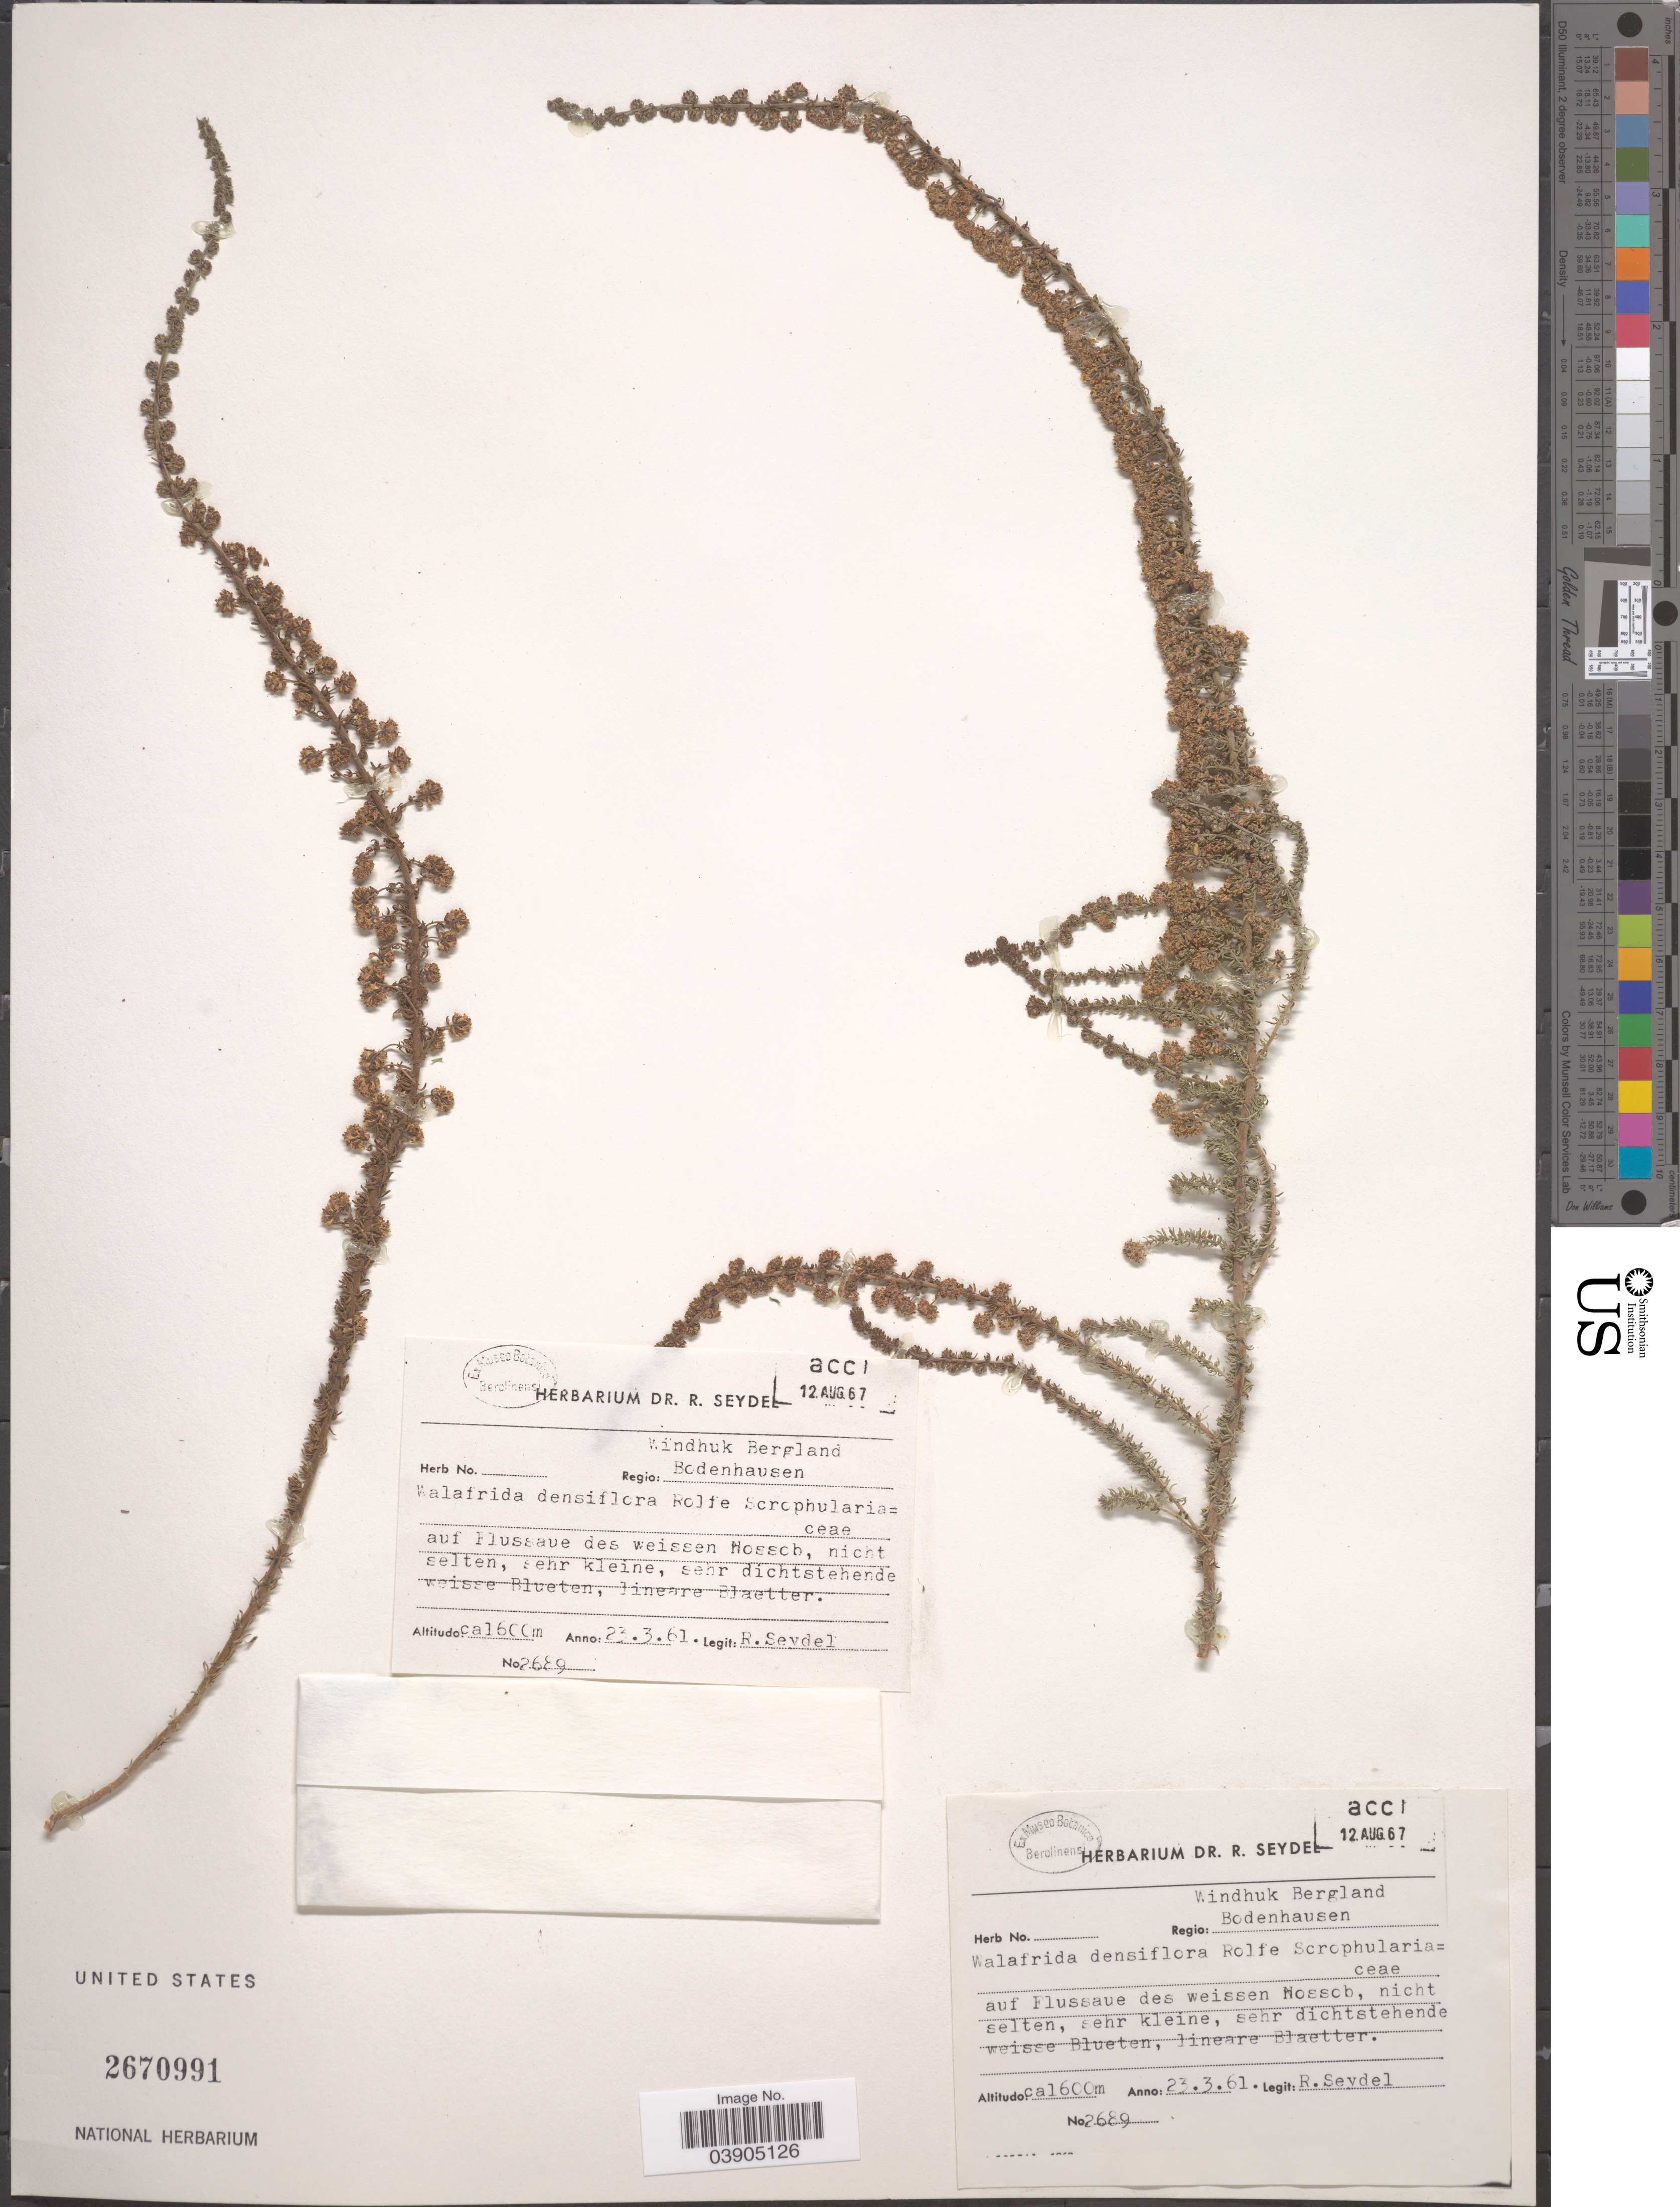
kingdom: Plantae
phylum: Tracheophyta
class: Magnoliopsida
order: Lamiales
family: Scrophulariaceae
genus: Selago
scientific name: Selago densiflora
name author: Rolfe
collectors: R. Seydel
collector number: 2689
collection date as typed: Transcribed d/m/y: 23/3/61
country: Namibia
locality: Regio: Windhuk Bergland Bodenhausen.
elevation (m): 1600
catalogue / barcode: US 2670991